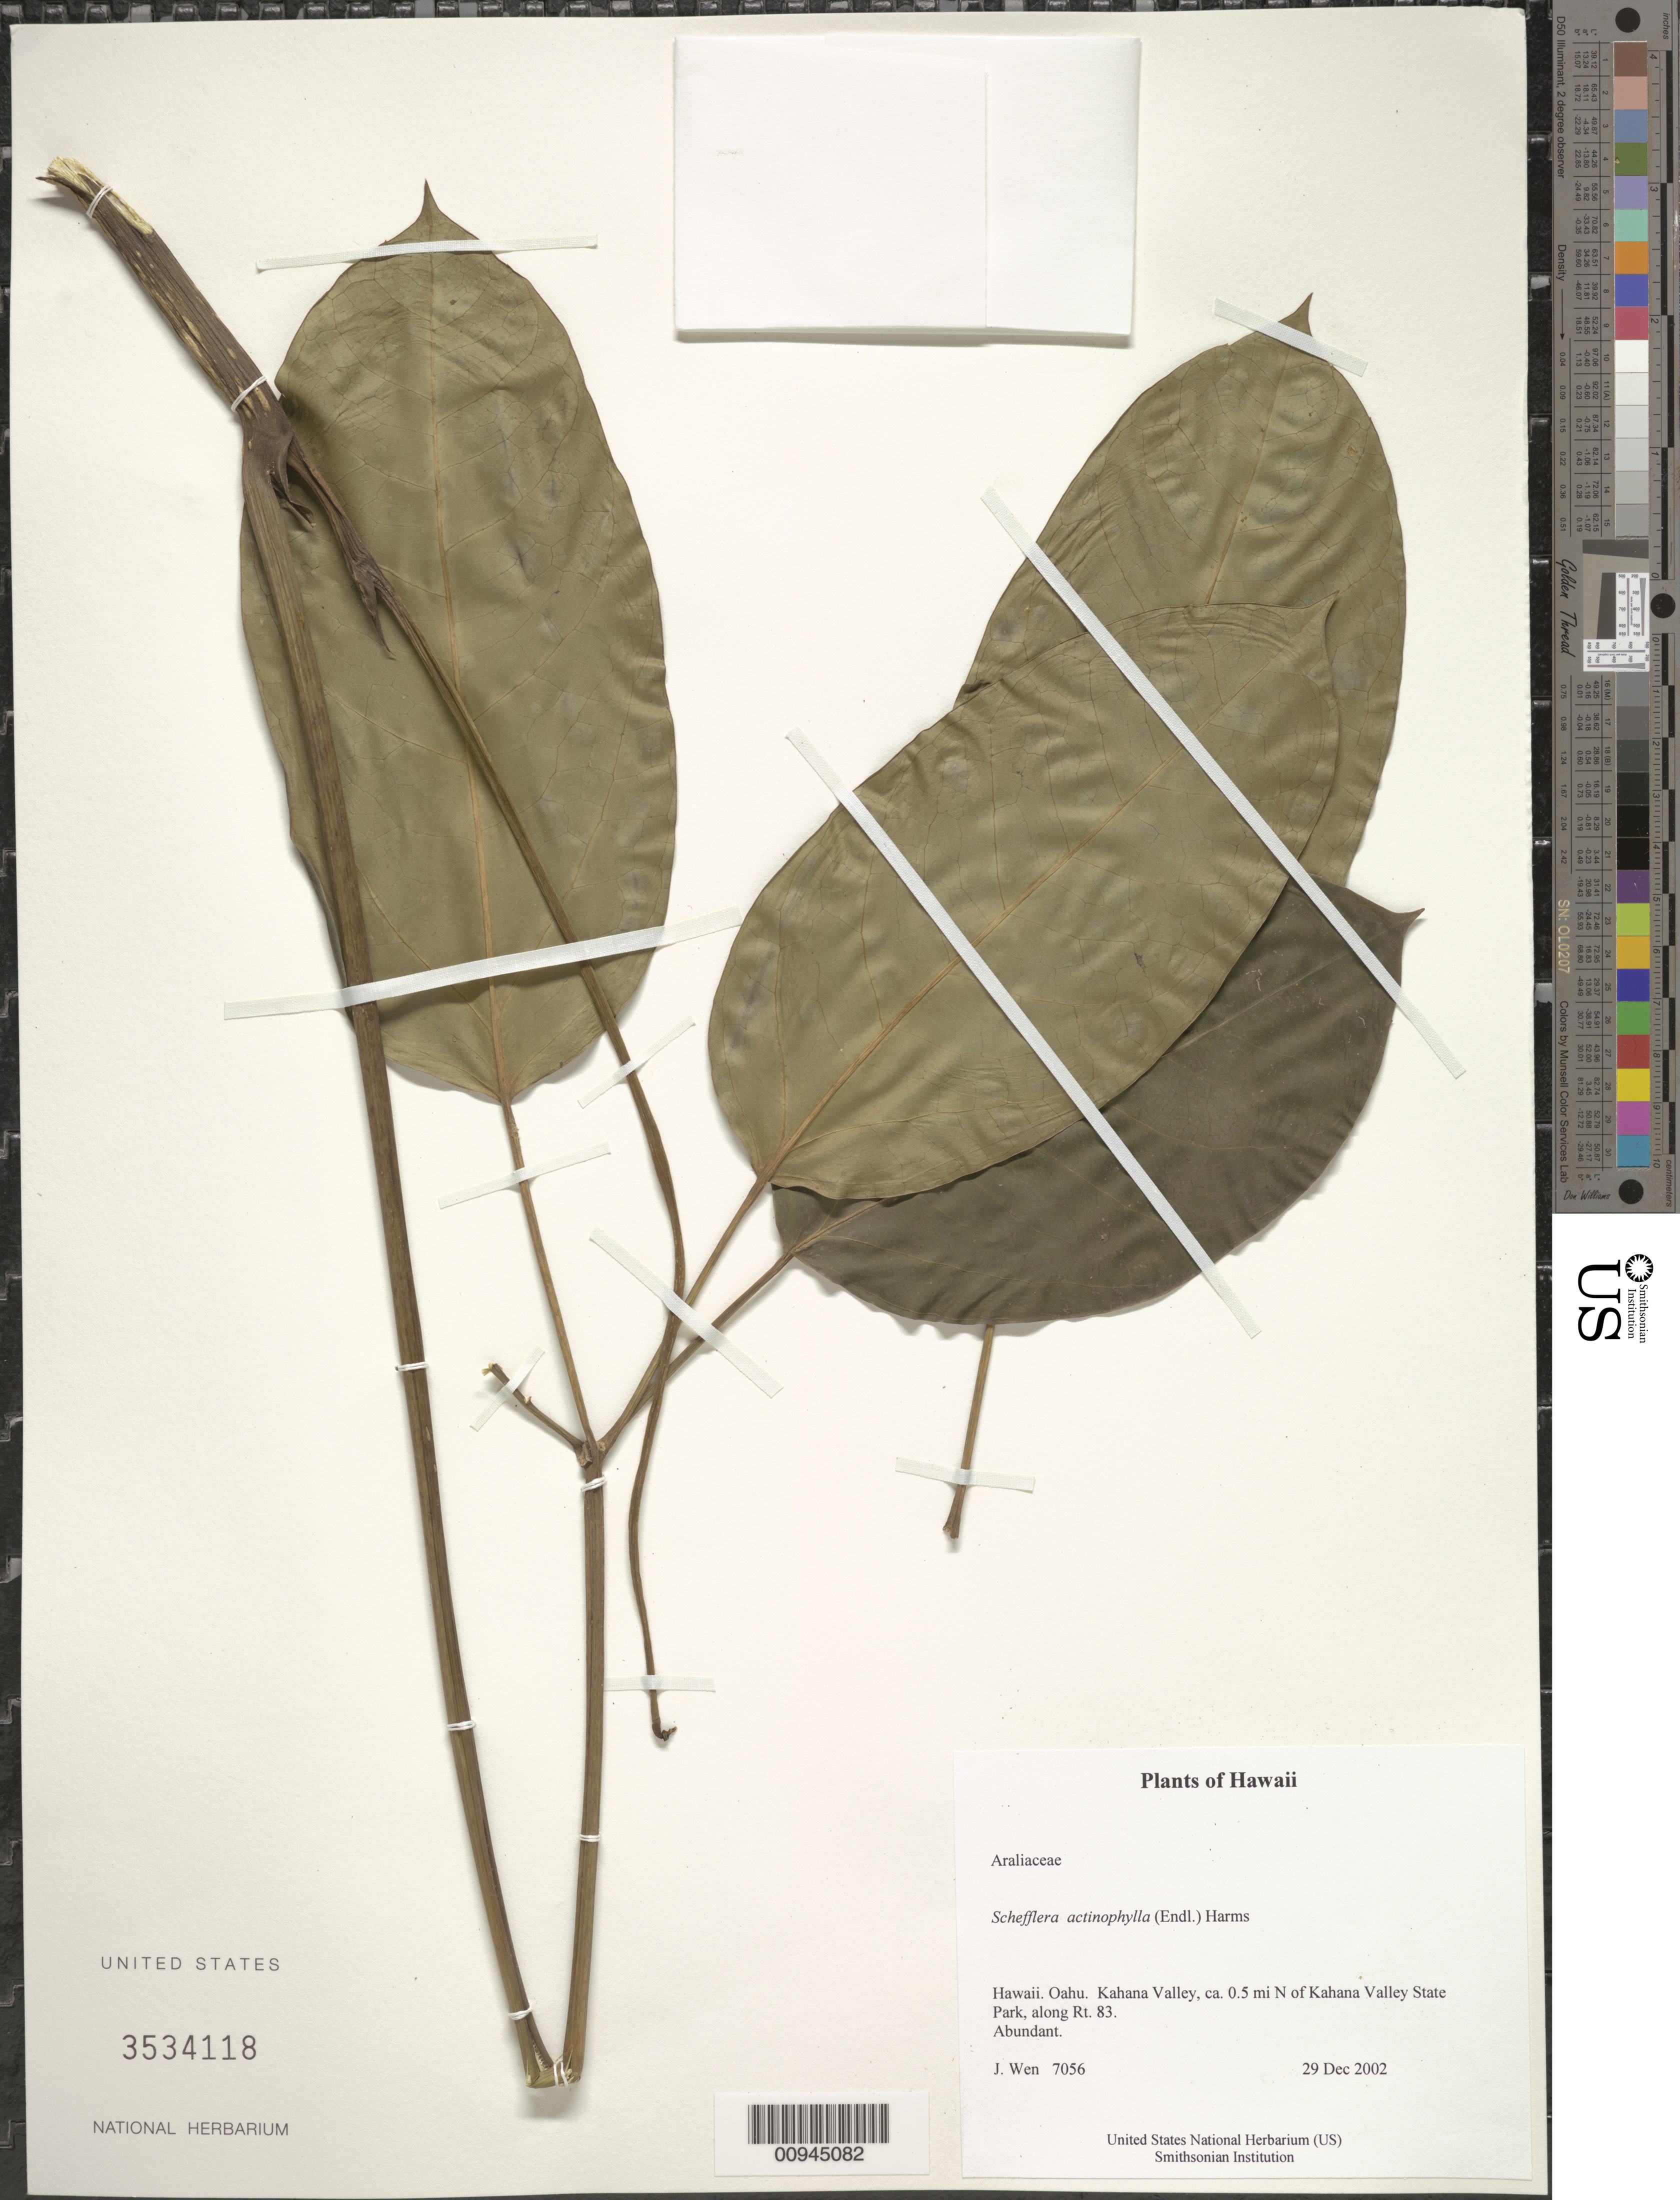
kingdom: Plantae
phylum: Tracheophyta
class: Magnoliopsida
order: Apiales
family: Araliaceae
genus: Schefflera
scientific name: Schefflera actinophylla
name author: (Endl.) Harms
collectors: J. Wen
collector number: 7056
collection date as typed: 29 Dec 2002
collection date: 2002-12-29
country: United States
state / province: Hawaii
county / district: Honolulu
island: Oahu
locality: Oahu. Kahana Valley, ca. 0.5 mi N of Kahana Valley State Park, along Rt. 83.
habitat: Abundant.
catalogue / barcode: US 3534118